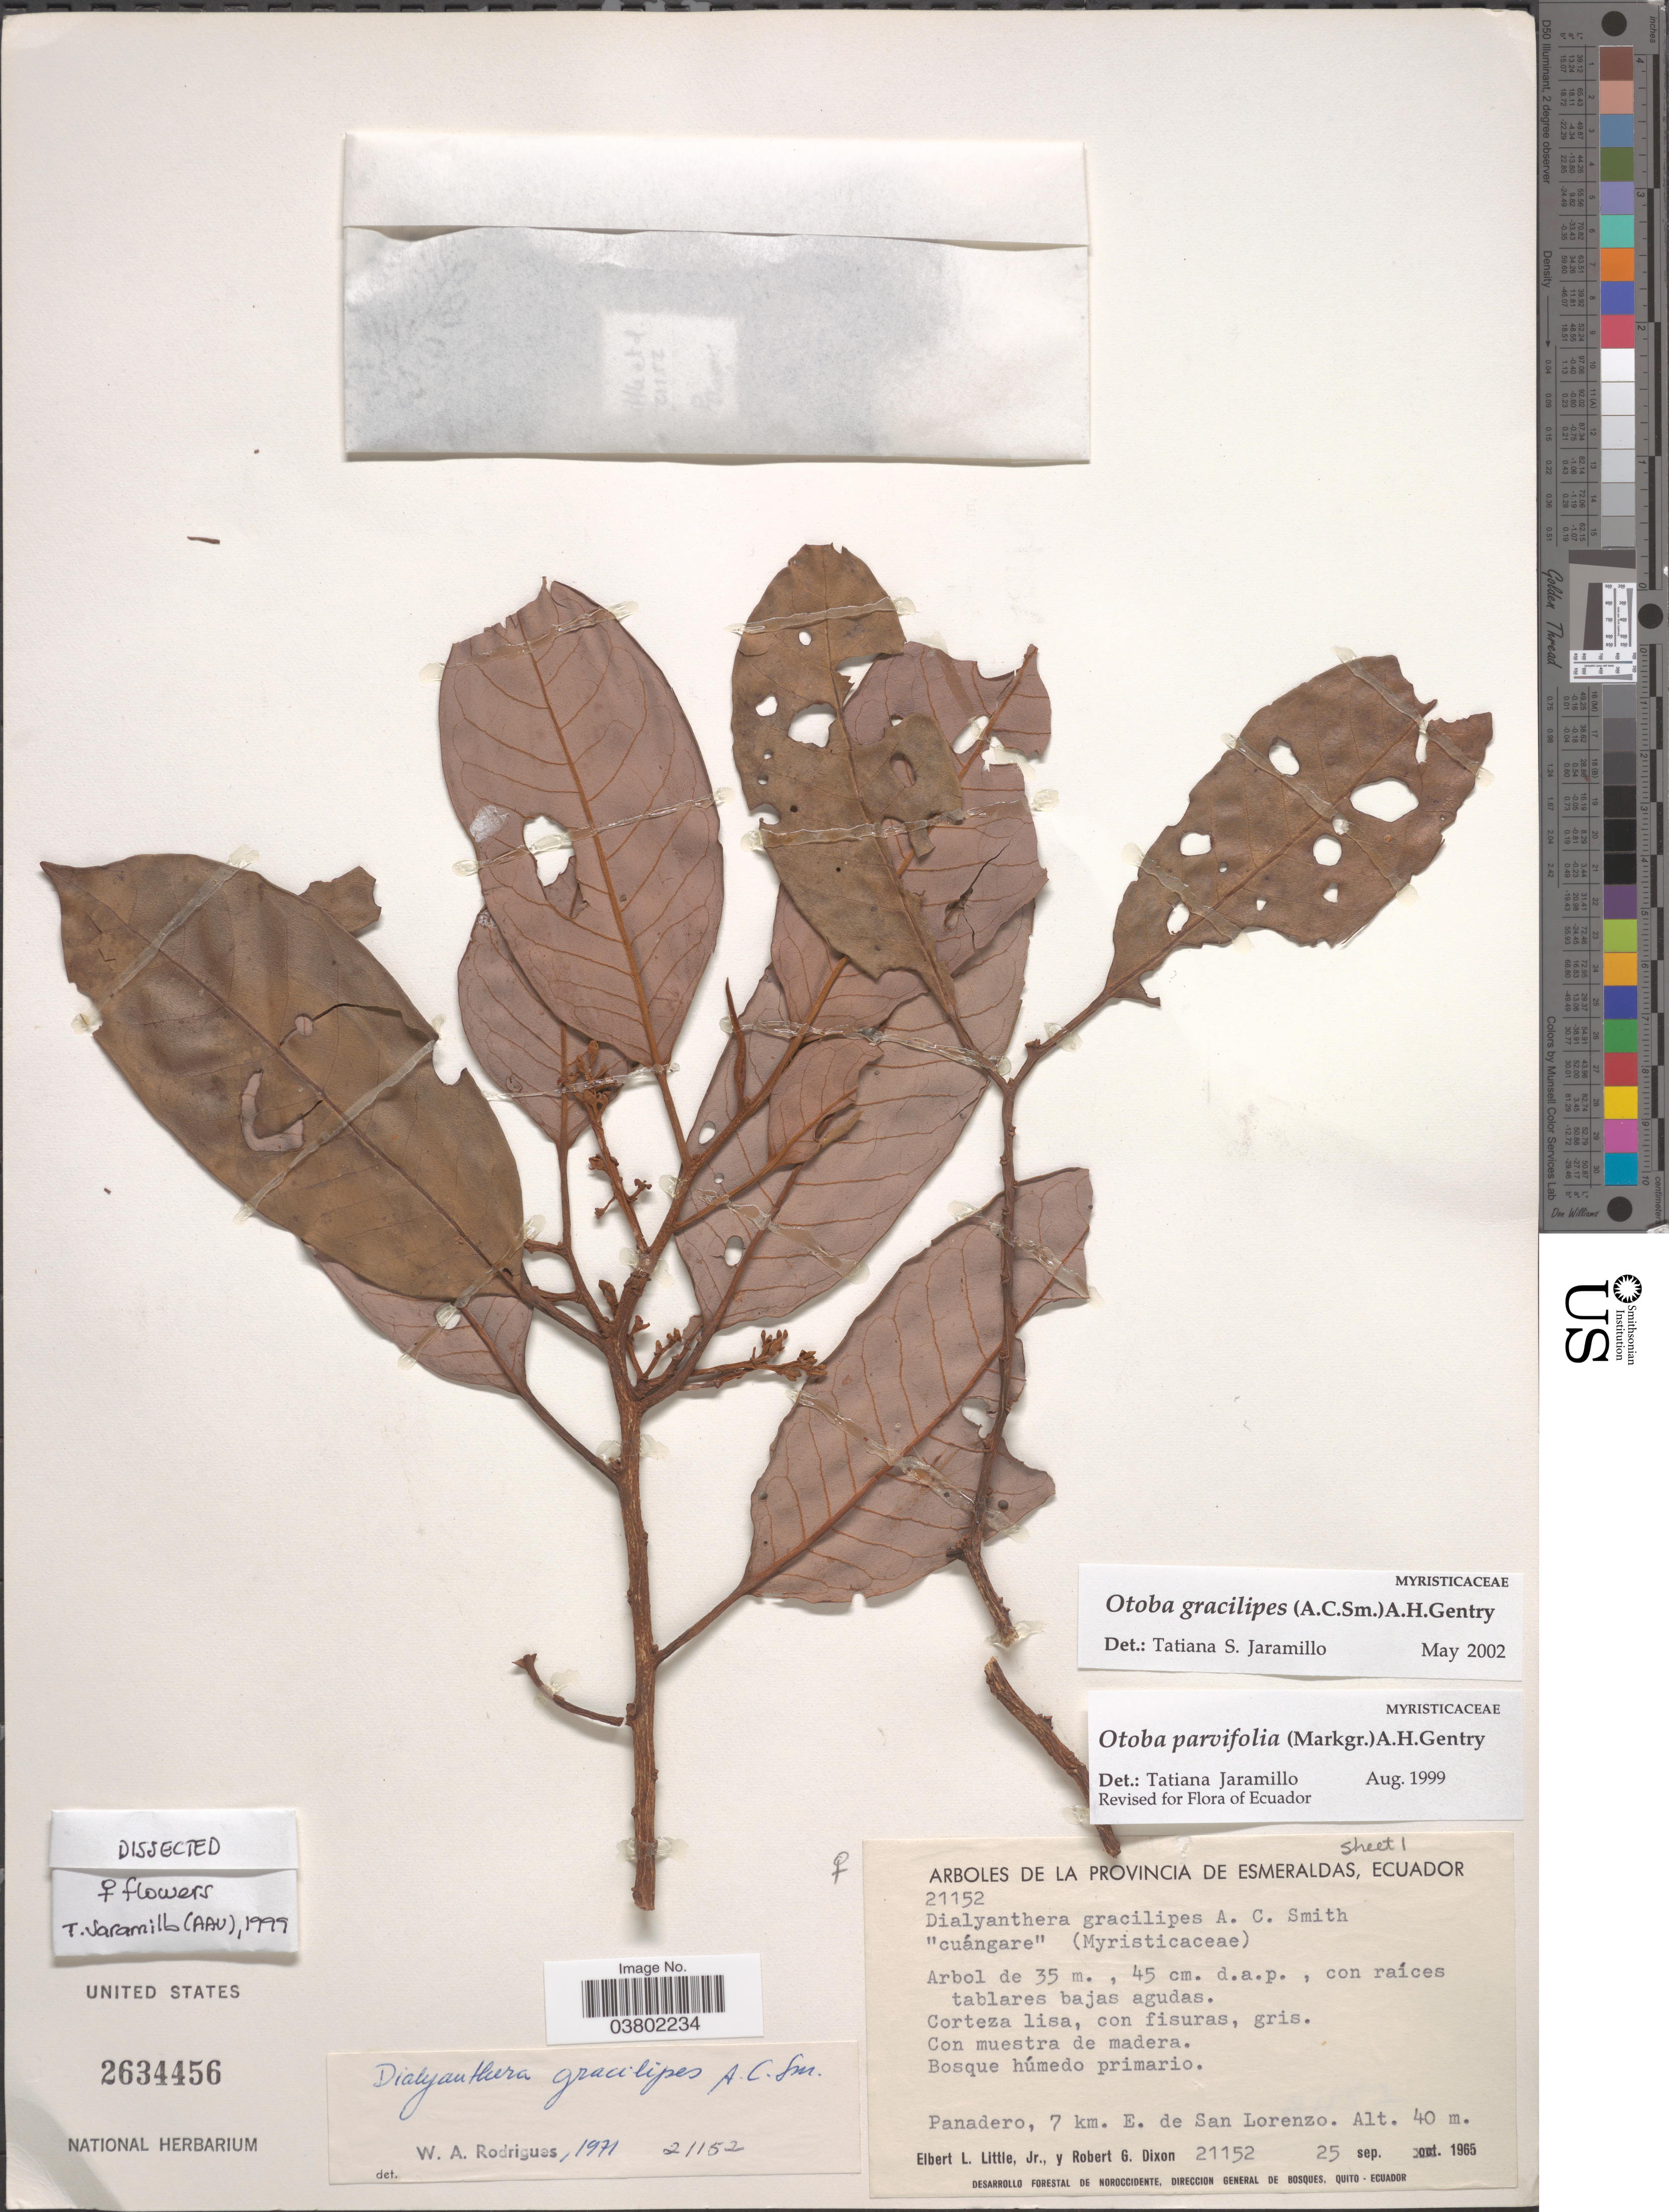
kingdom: Plantae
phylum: Tracheophyta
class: Magnoliopsida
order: Magnoliales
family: Myristicaceae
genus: Otoba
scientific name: Otoba gracilipes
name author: (A.C. Sm.) A.H. Gentry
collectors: E. L. Little & R. G. Dixon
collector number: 21152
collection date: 1965-09-25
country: Ecuador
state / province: Esmeraldas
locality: Panadero, 7 km. E. de San Lorenzo.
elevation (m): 40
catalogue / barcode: US 2634456